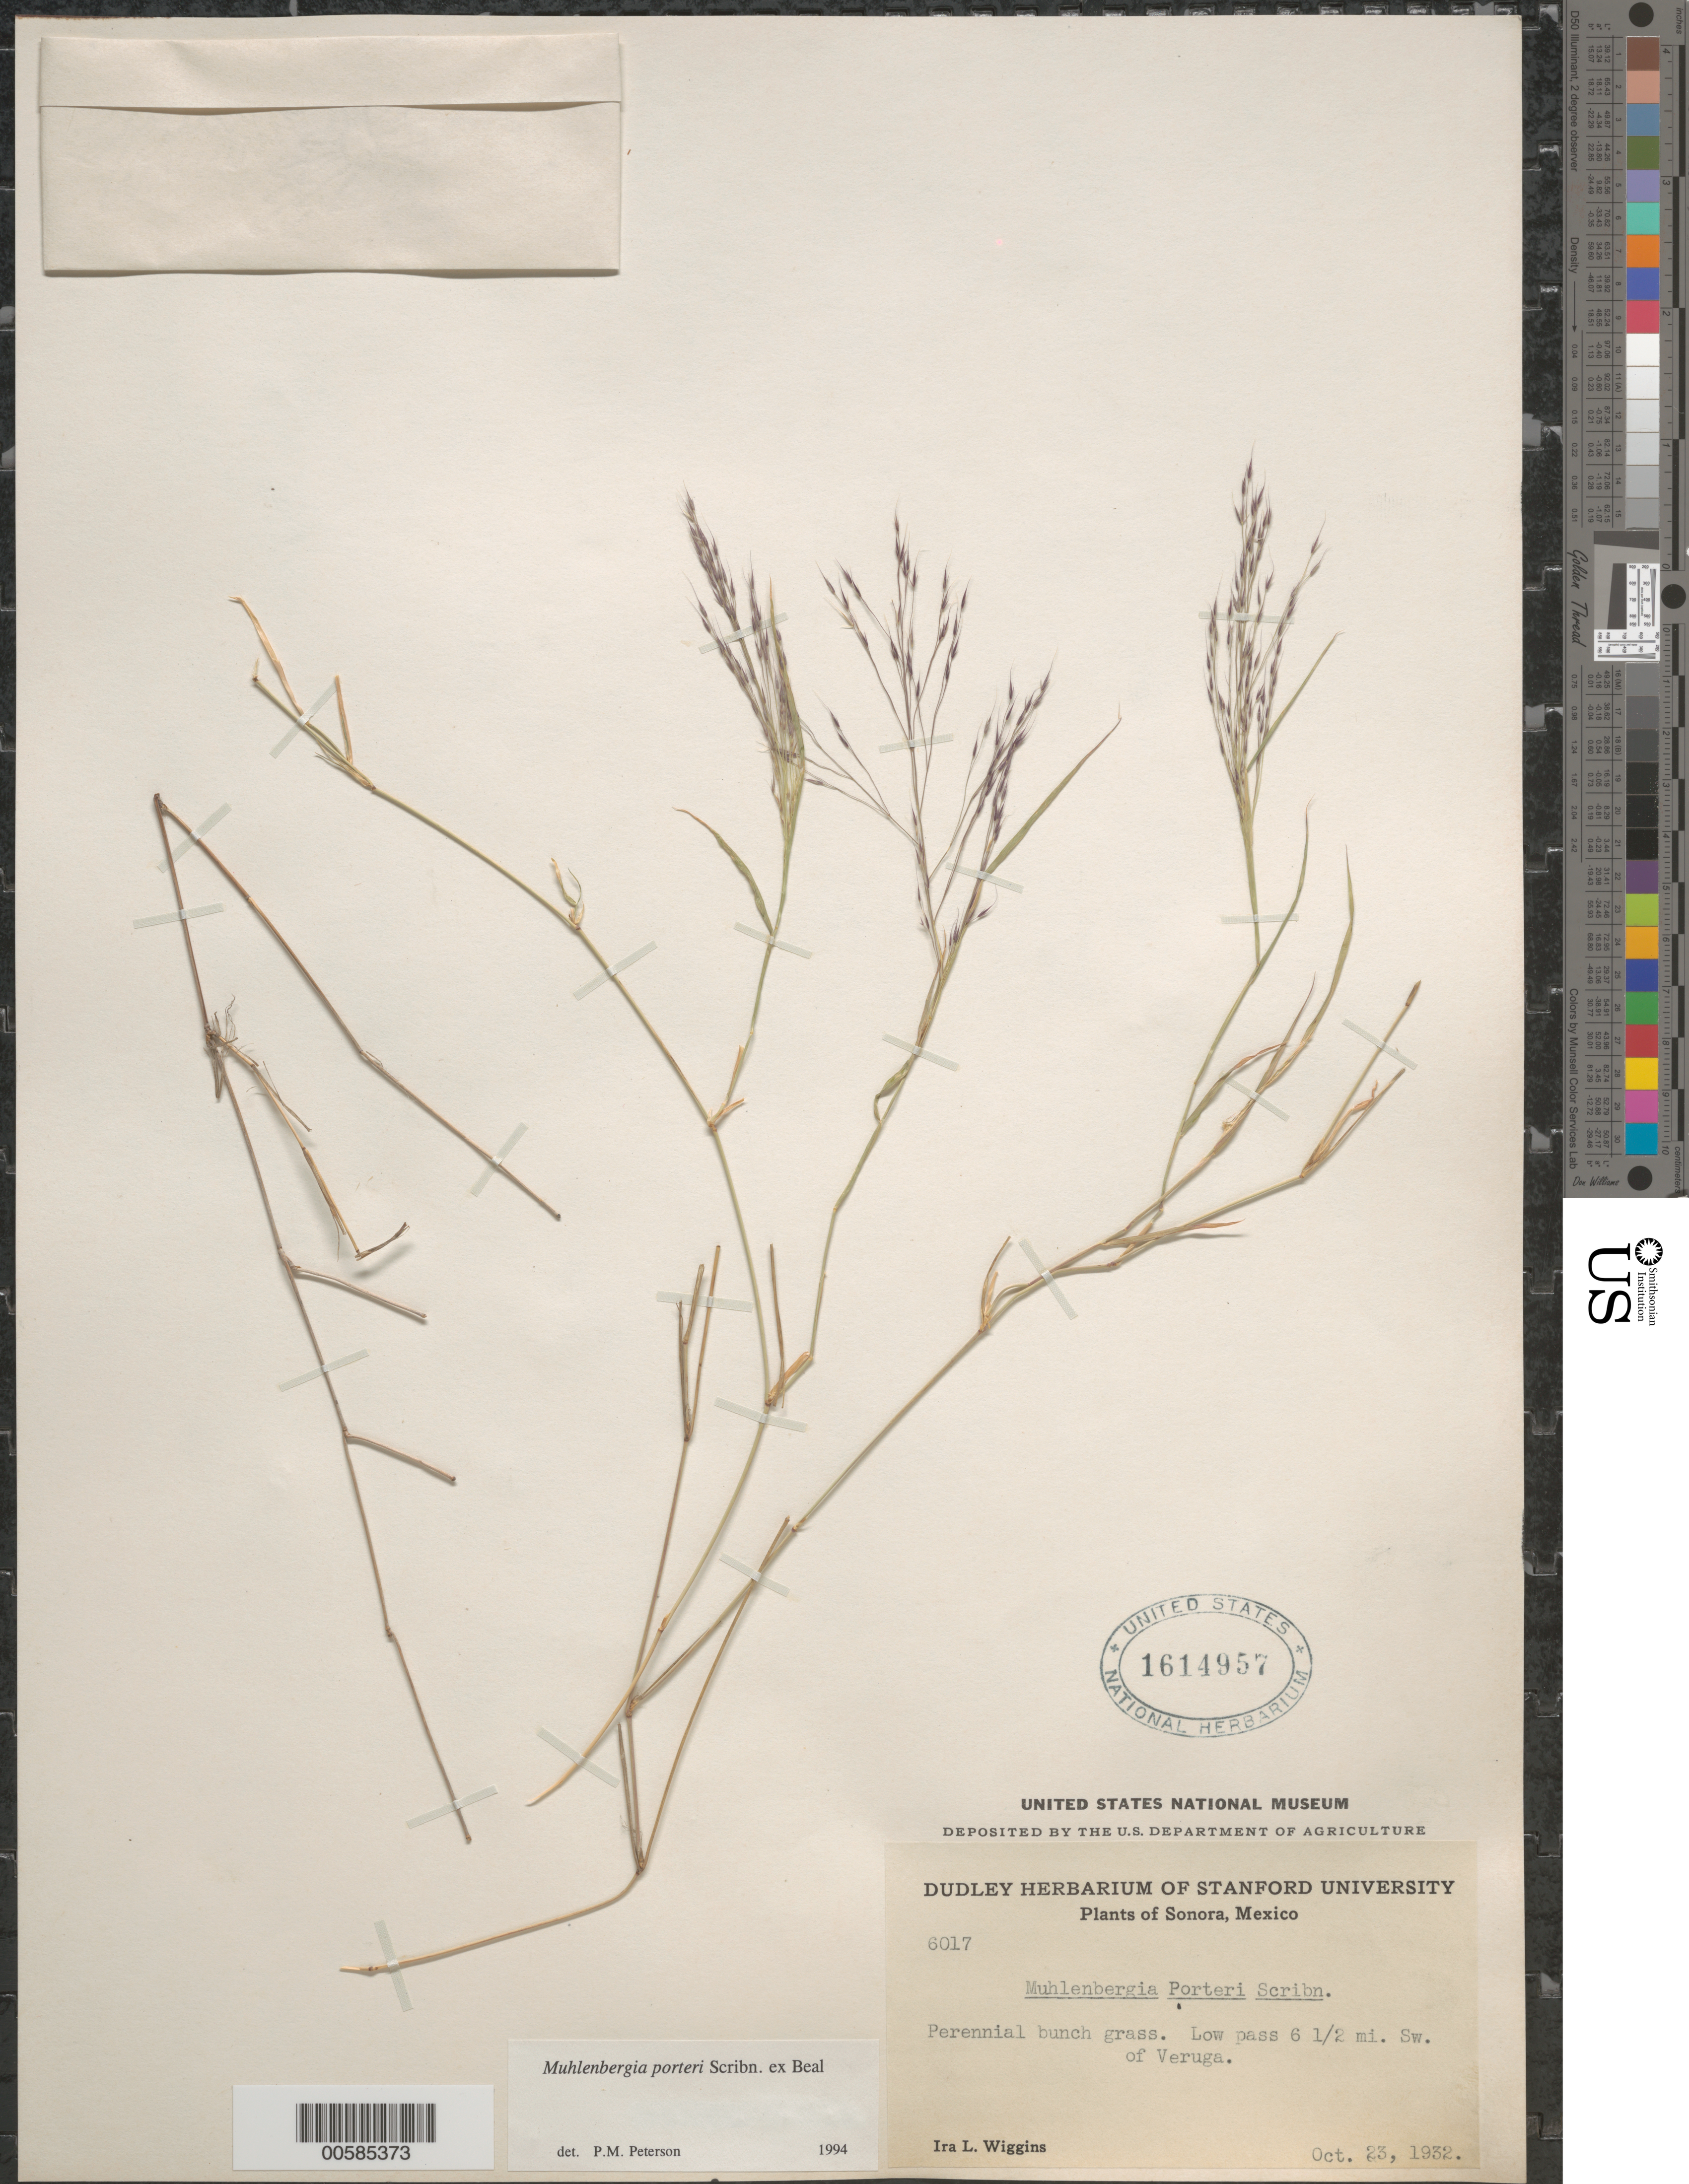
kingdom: Plantae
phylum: Tracheophyta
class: Liliopsida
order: Poales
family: Poaceae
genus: Muhlenbergia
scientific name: Muhlenbergia porteri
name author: Scribn. in W.J. Beal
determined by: Peterson, Paul M., (BOT), Smithsonian Institution - National Museum of Natural History (UNITED STATES)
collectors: I. L. Wiggins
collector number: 6017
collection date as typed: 23 Oct 1932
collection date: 1932-10-23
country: Mexico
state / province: Sonora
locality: Low pass 6.5 mi SW of Veruga.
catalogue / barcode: US 1614957